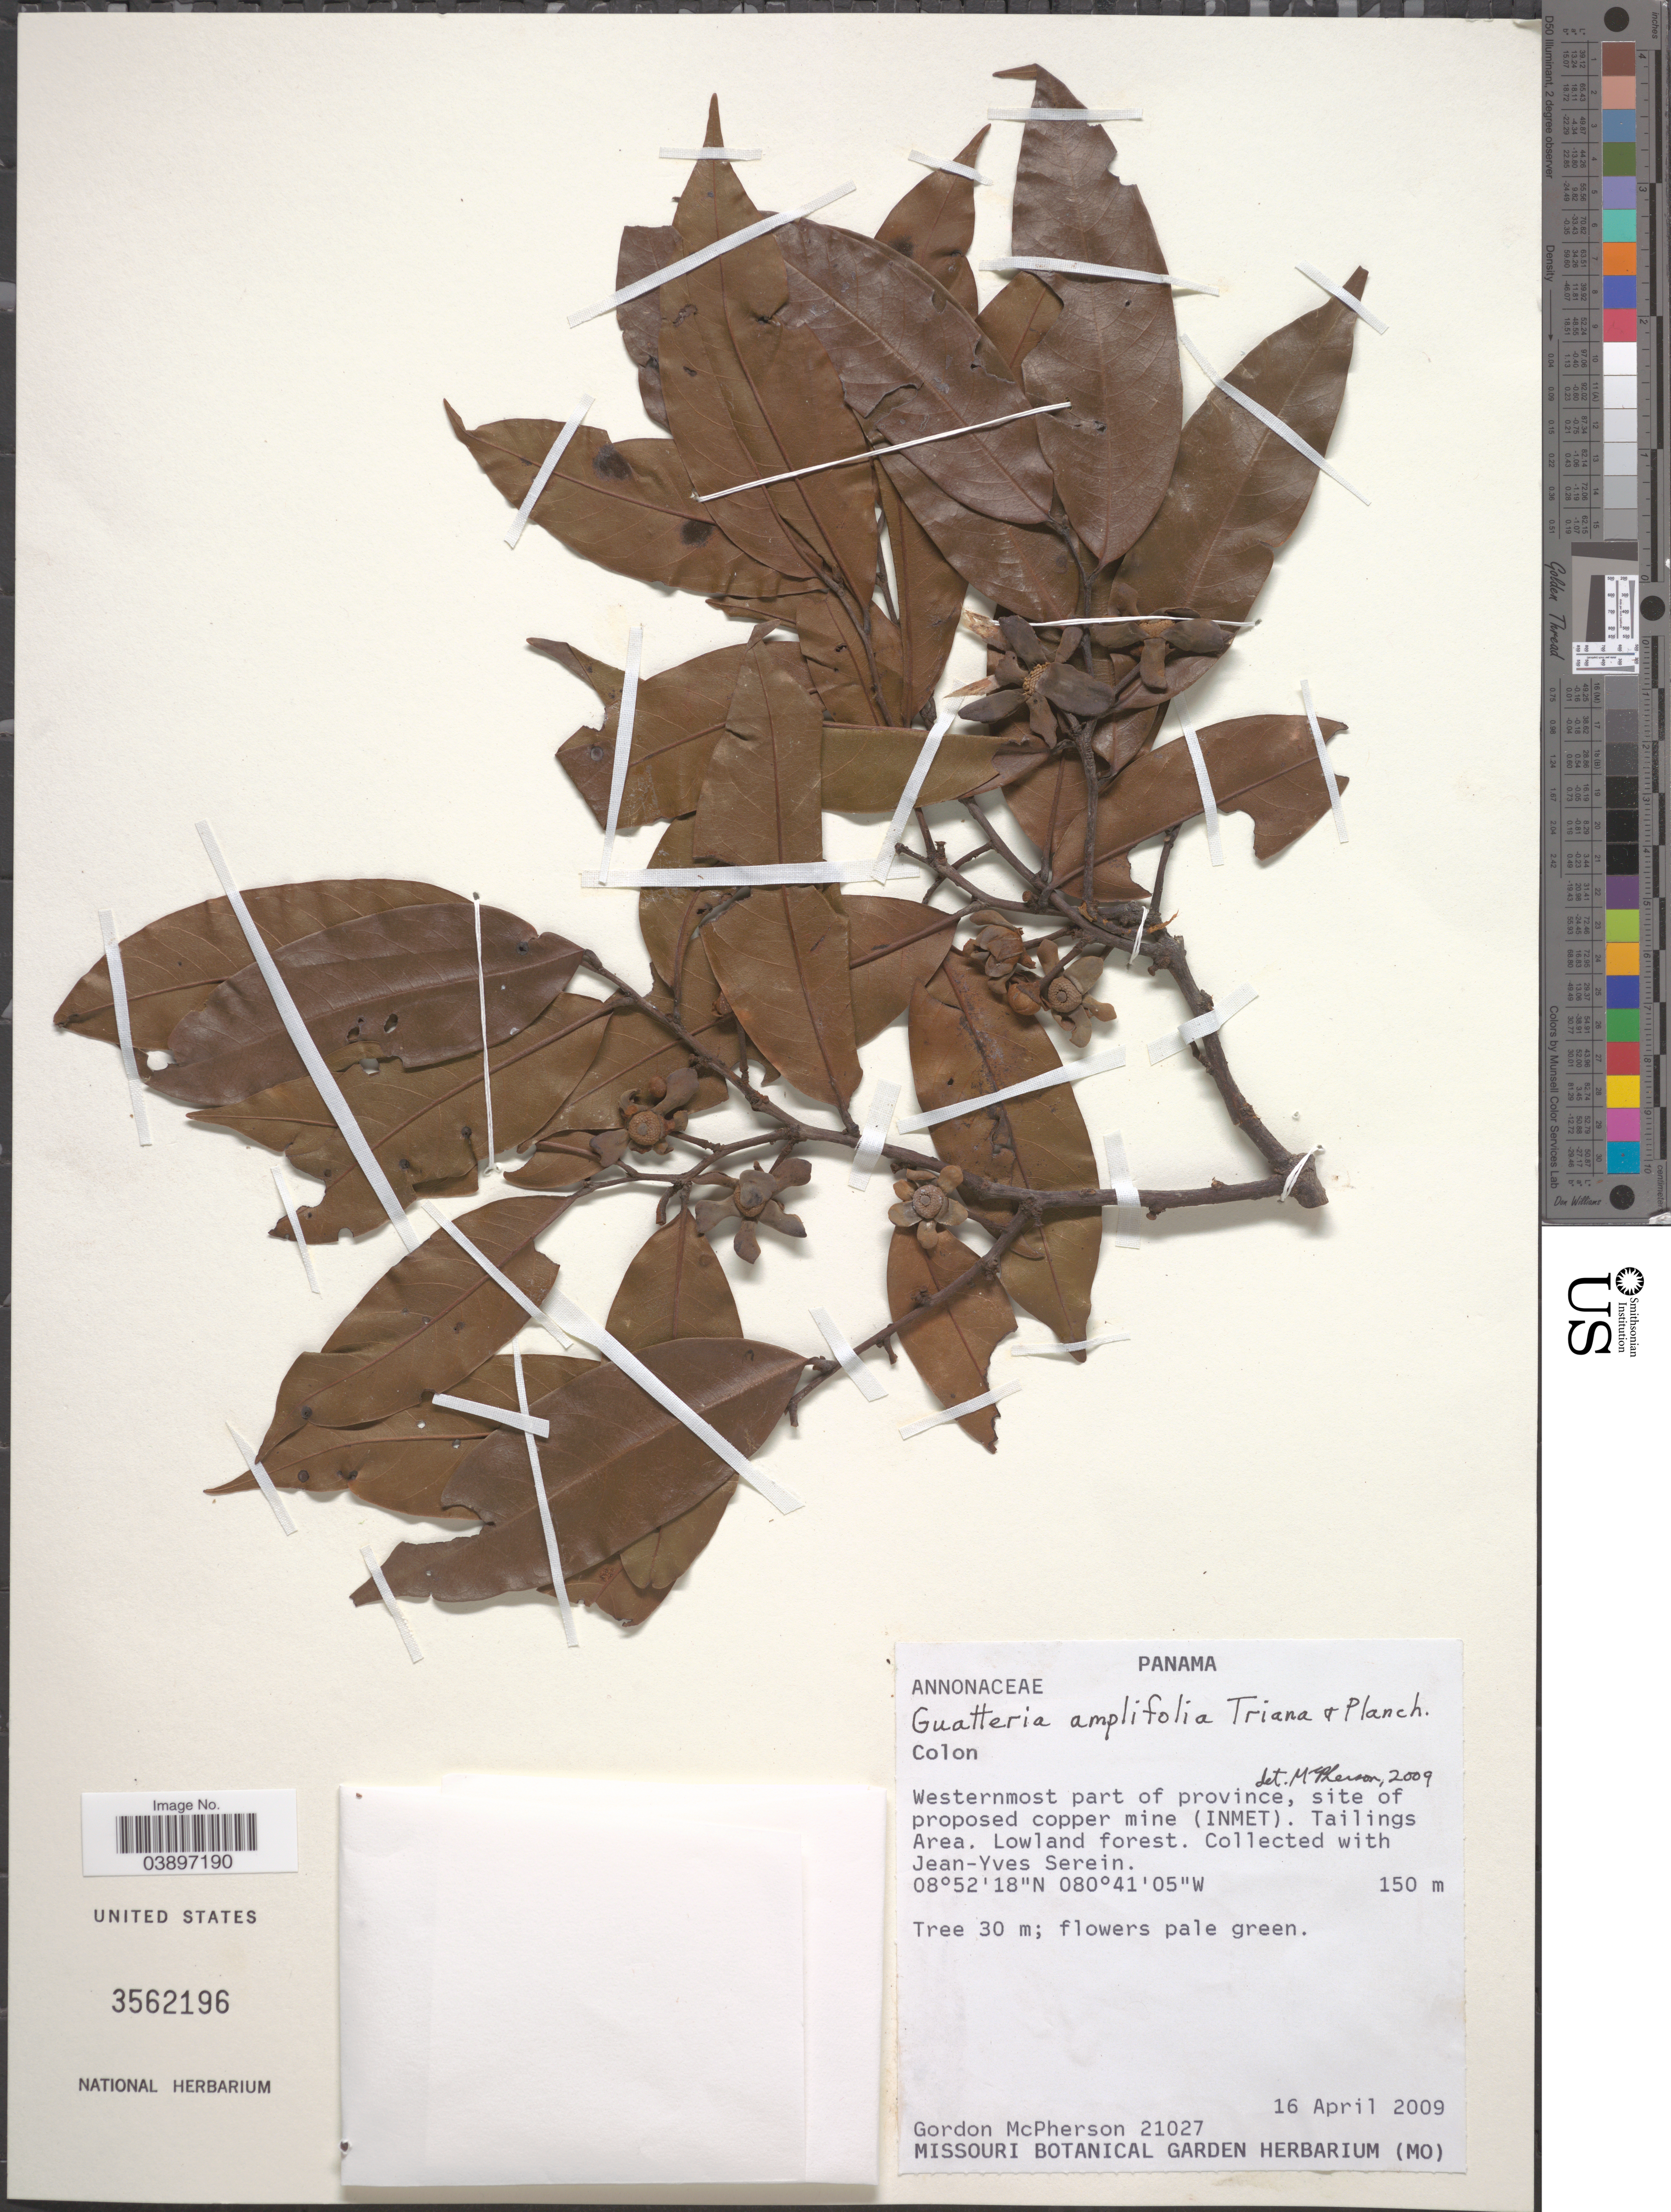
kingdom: Plantae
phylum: Tracheophyta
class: Magnoliopsida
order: Magnoliales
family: Annonaceae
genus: Guatteria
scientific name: Guatteria amplifolia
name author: Triana & Planch.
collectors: G. D. McPherson & J. Serein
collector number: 21027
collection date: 2009-04-16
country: Panama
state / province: Colón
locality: Westernmost part of province, site of proposed copper mine (INMET). Tailings Area.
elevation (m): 150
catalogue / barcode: US 3562196